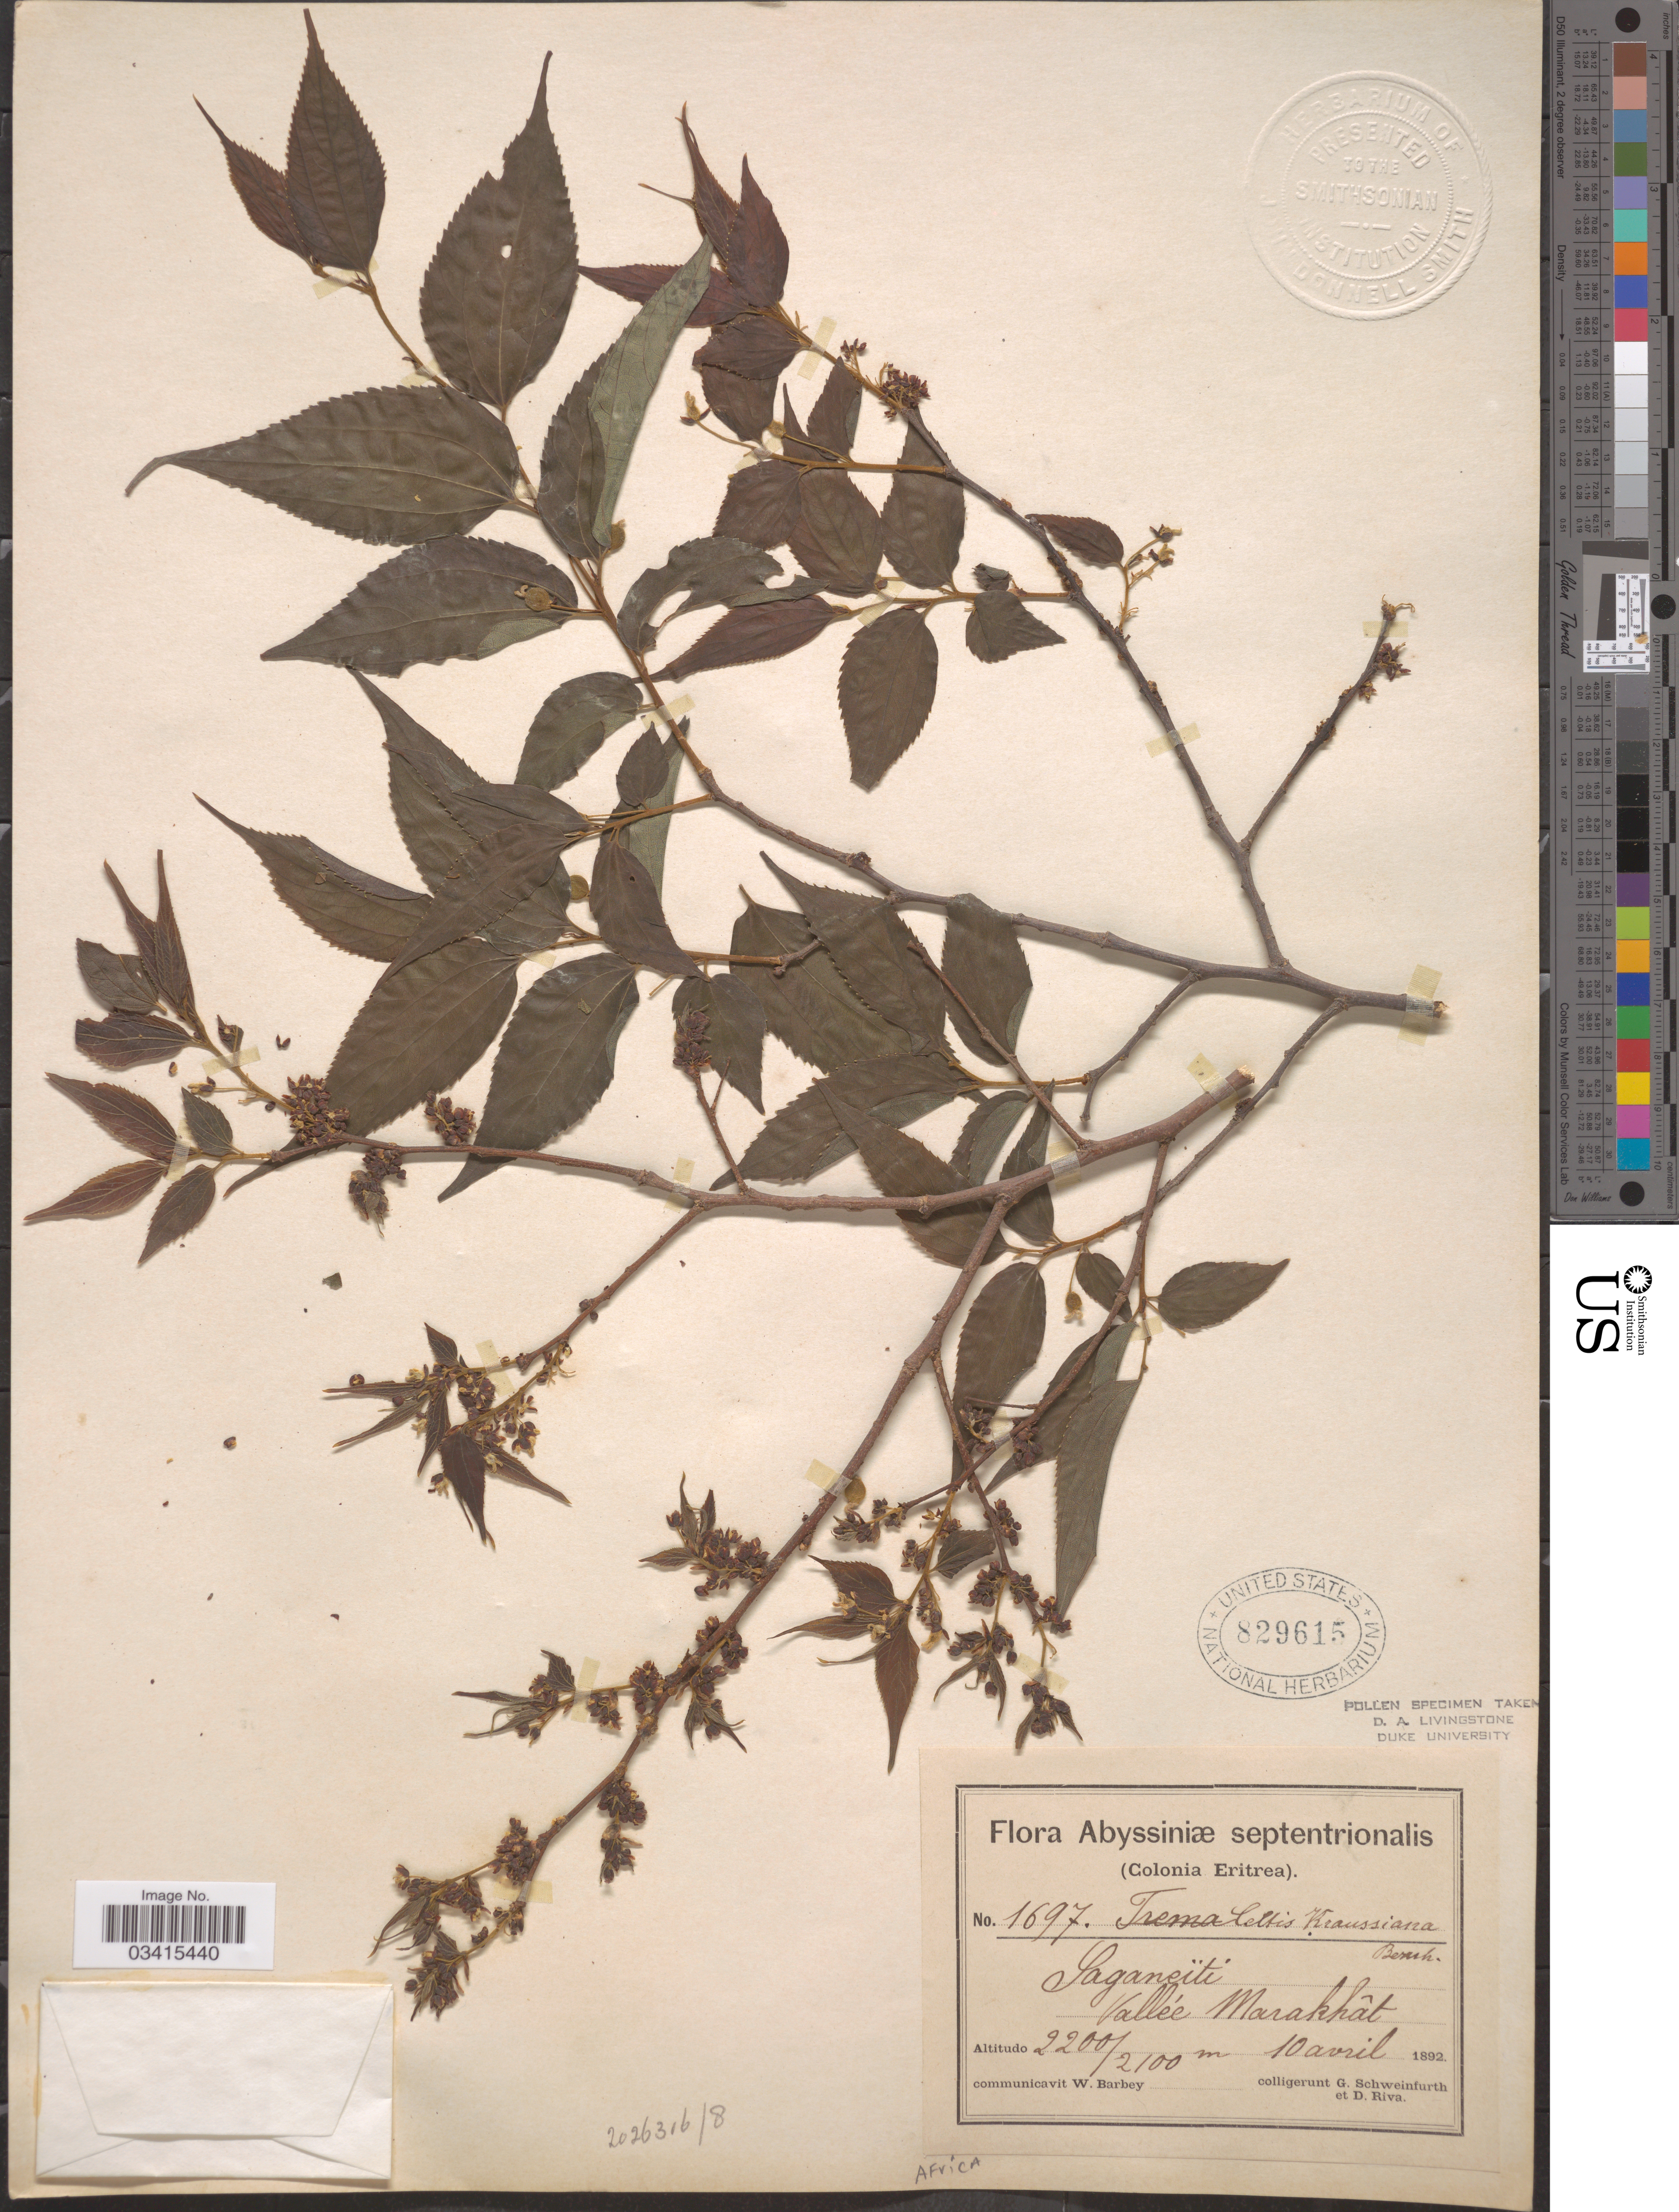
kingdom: Plantae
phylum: Tracheophyta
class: Magnoliopsida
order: Rosales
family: Cannabaceae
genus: Celtis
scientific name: Celtis kraussiana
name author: Bernh.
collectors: G. A. Schweinfurth (herbarium) & D. Riva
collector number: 1697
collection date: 1892-04-10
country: Ethiopia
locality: Abyssiniæ septentrionalis (Colonia Eritrea). Saganeïti. Vallée Marakhât.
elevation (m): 2100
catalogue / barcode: US 829615